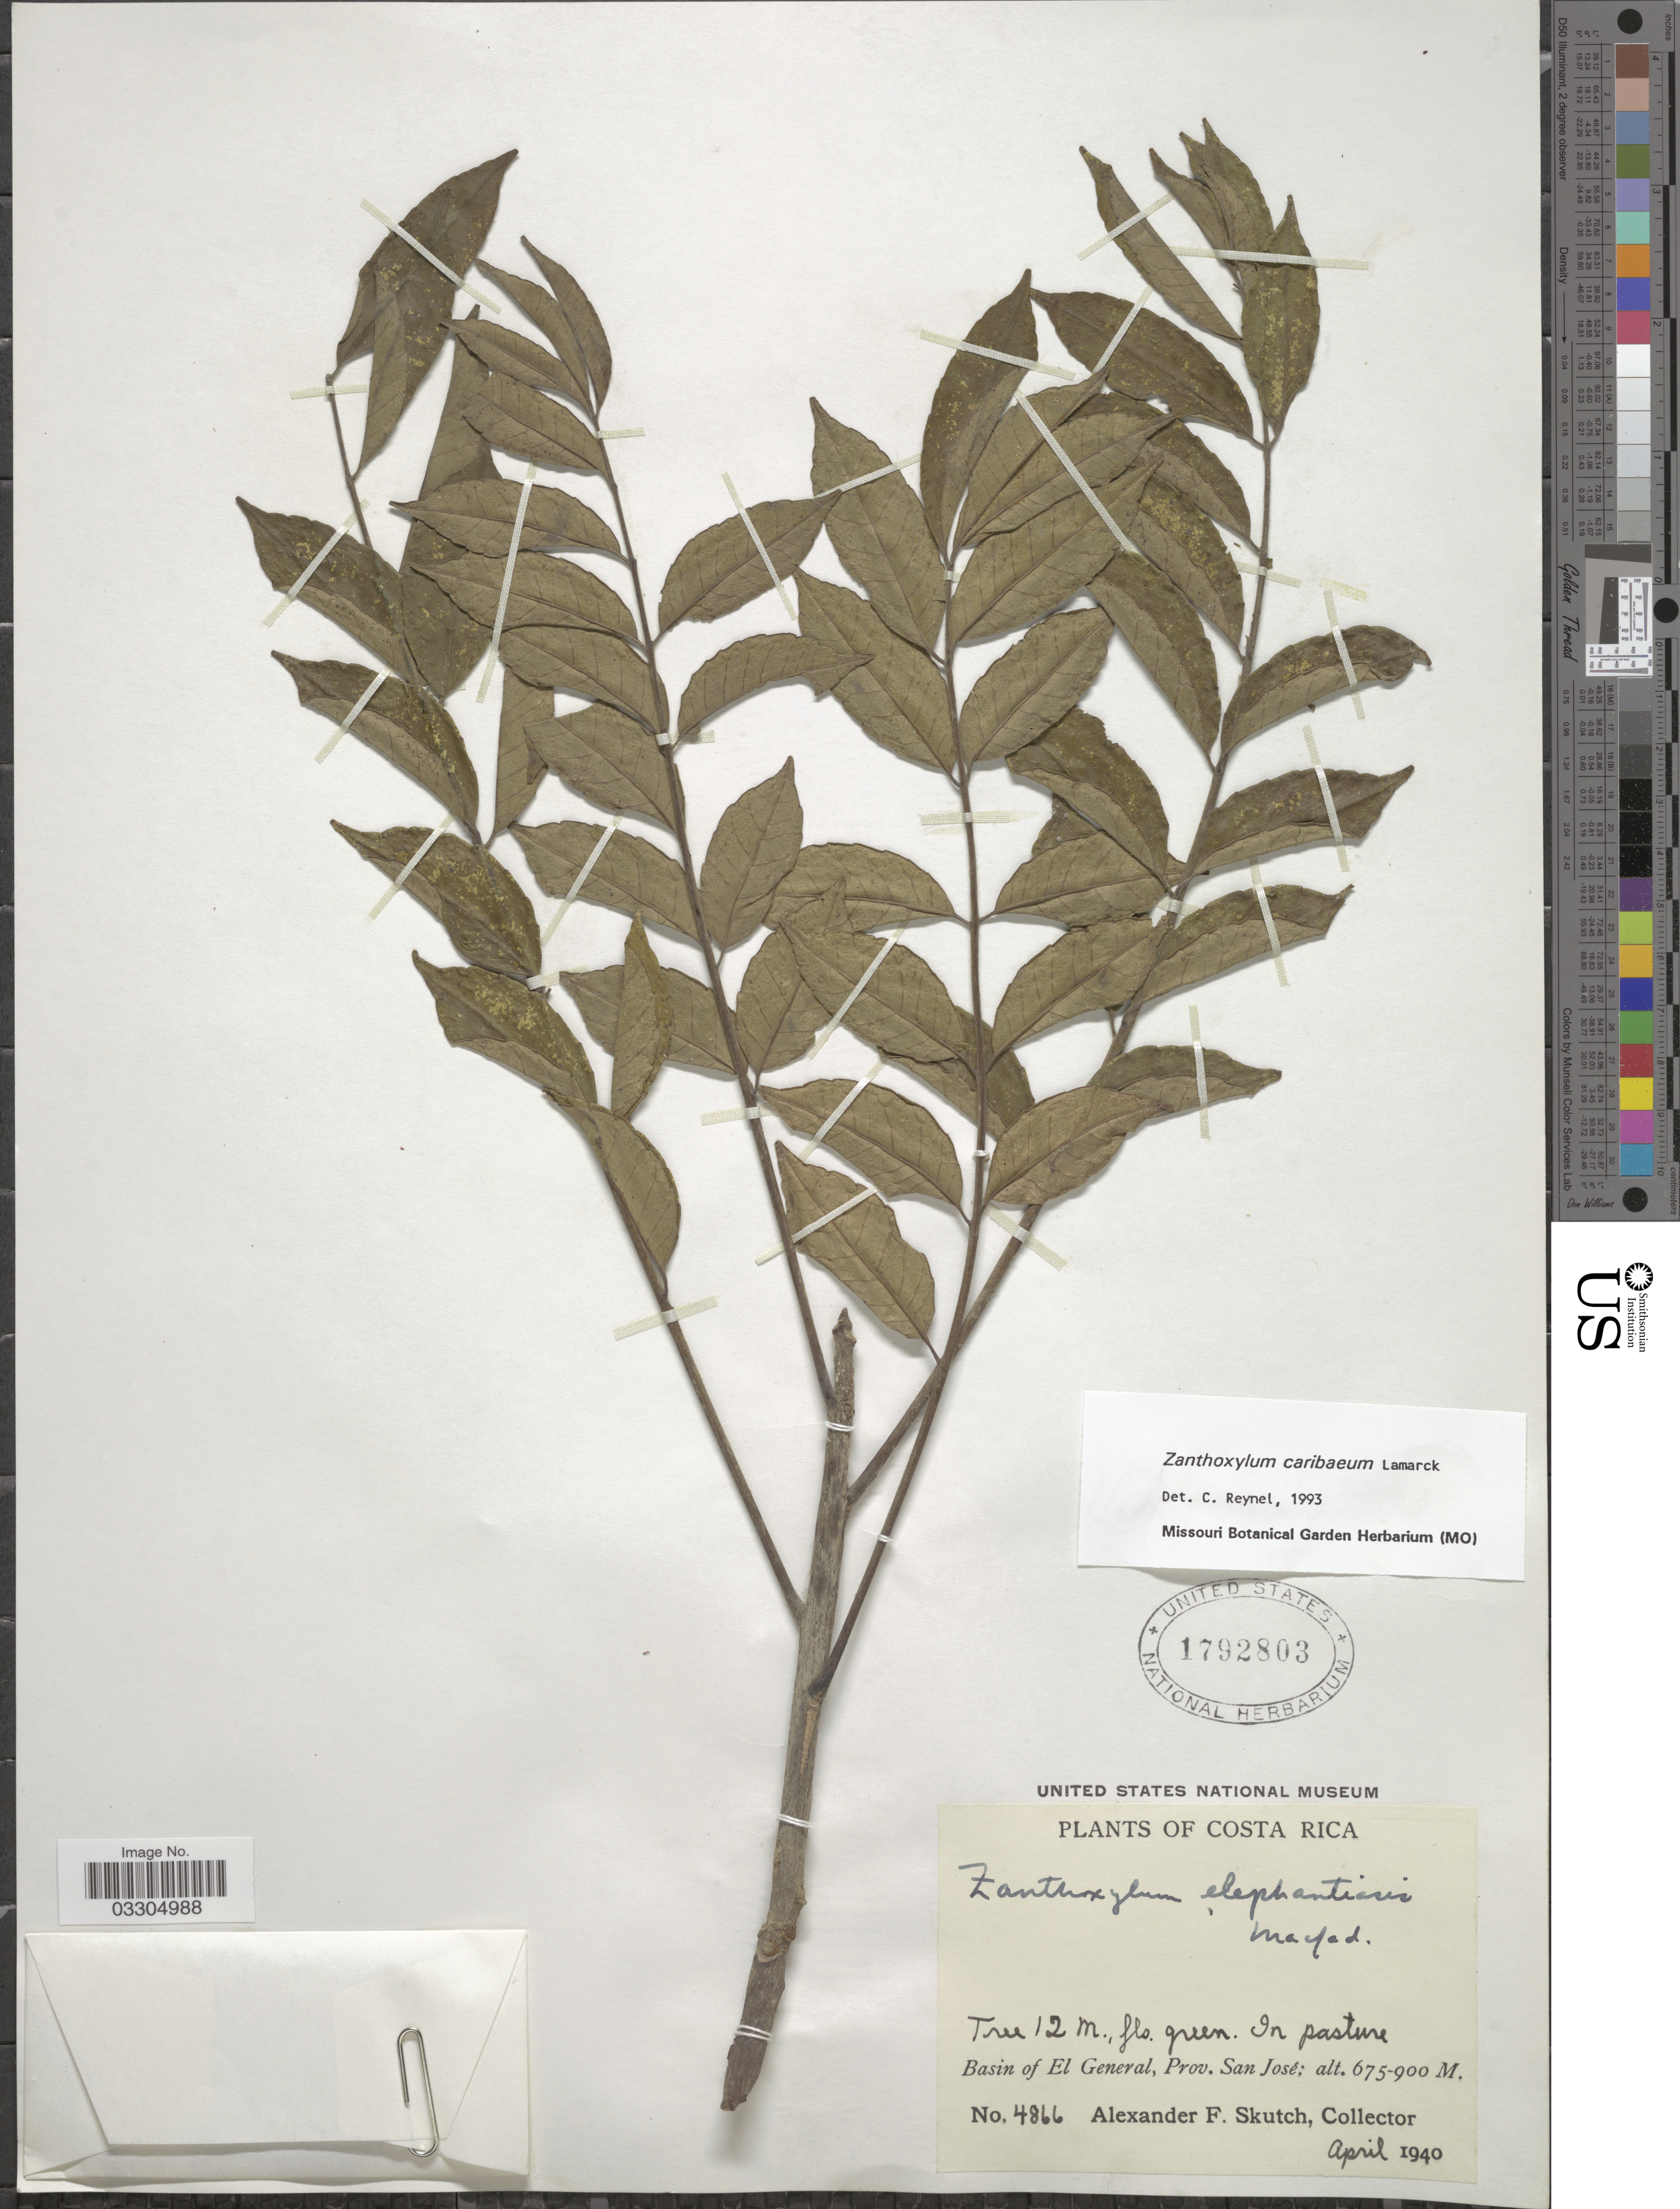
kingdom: Plantae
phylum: Tracheophyta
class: Magnoliopsida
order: Sapindales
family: Rutaceae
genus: Zanthoxylum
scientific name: Zanthoxylum caribaeum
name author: Lam.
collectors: A. F. Skutch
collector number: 4866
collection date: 1940-04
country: Costa Rica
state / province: San José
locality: In pasture. Basin of El General.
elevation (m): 675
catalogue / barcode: US 1792803